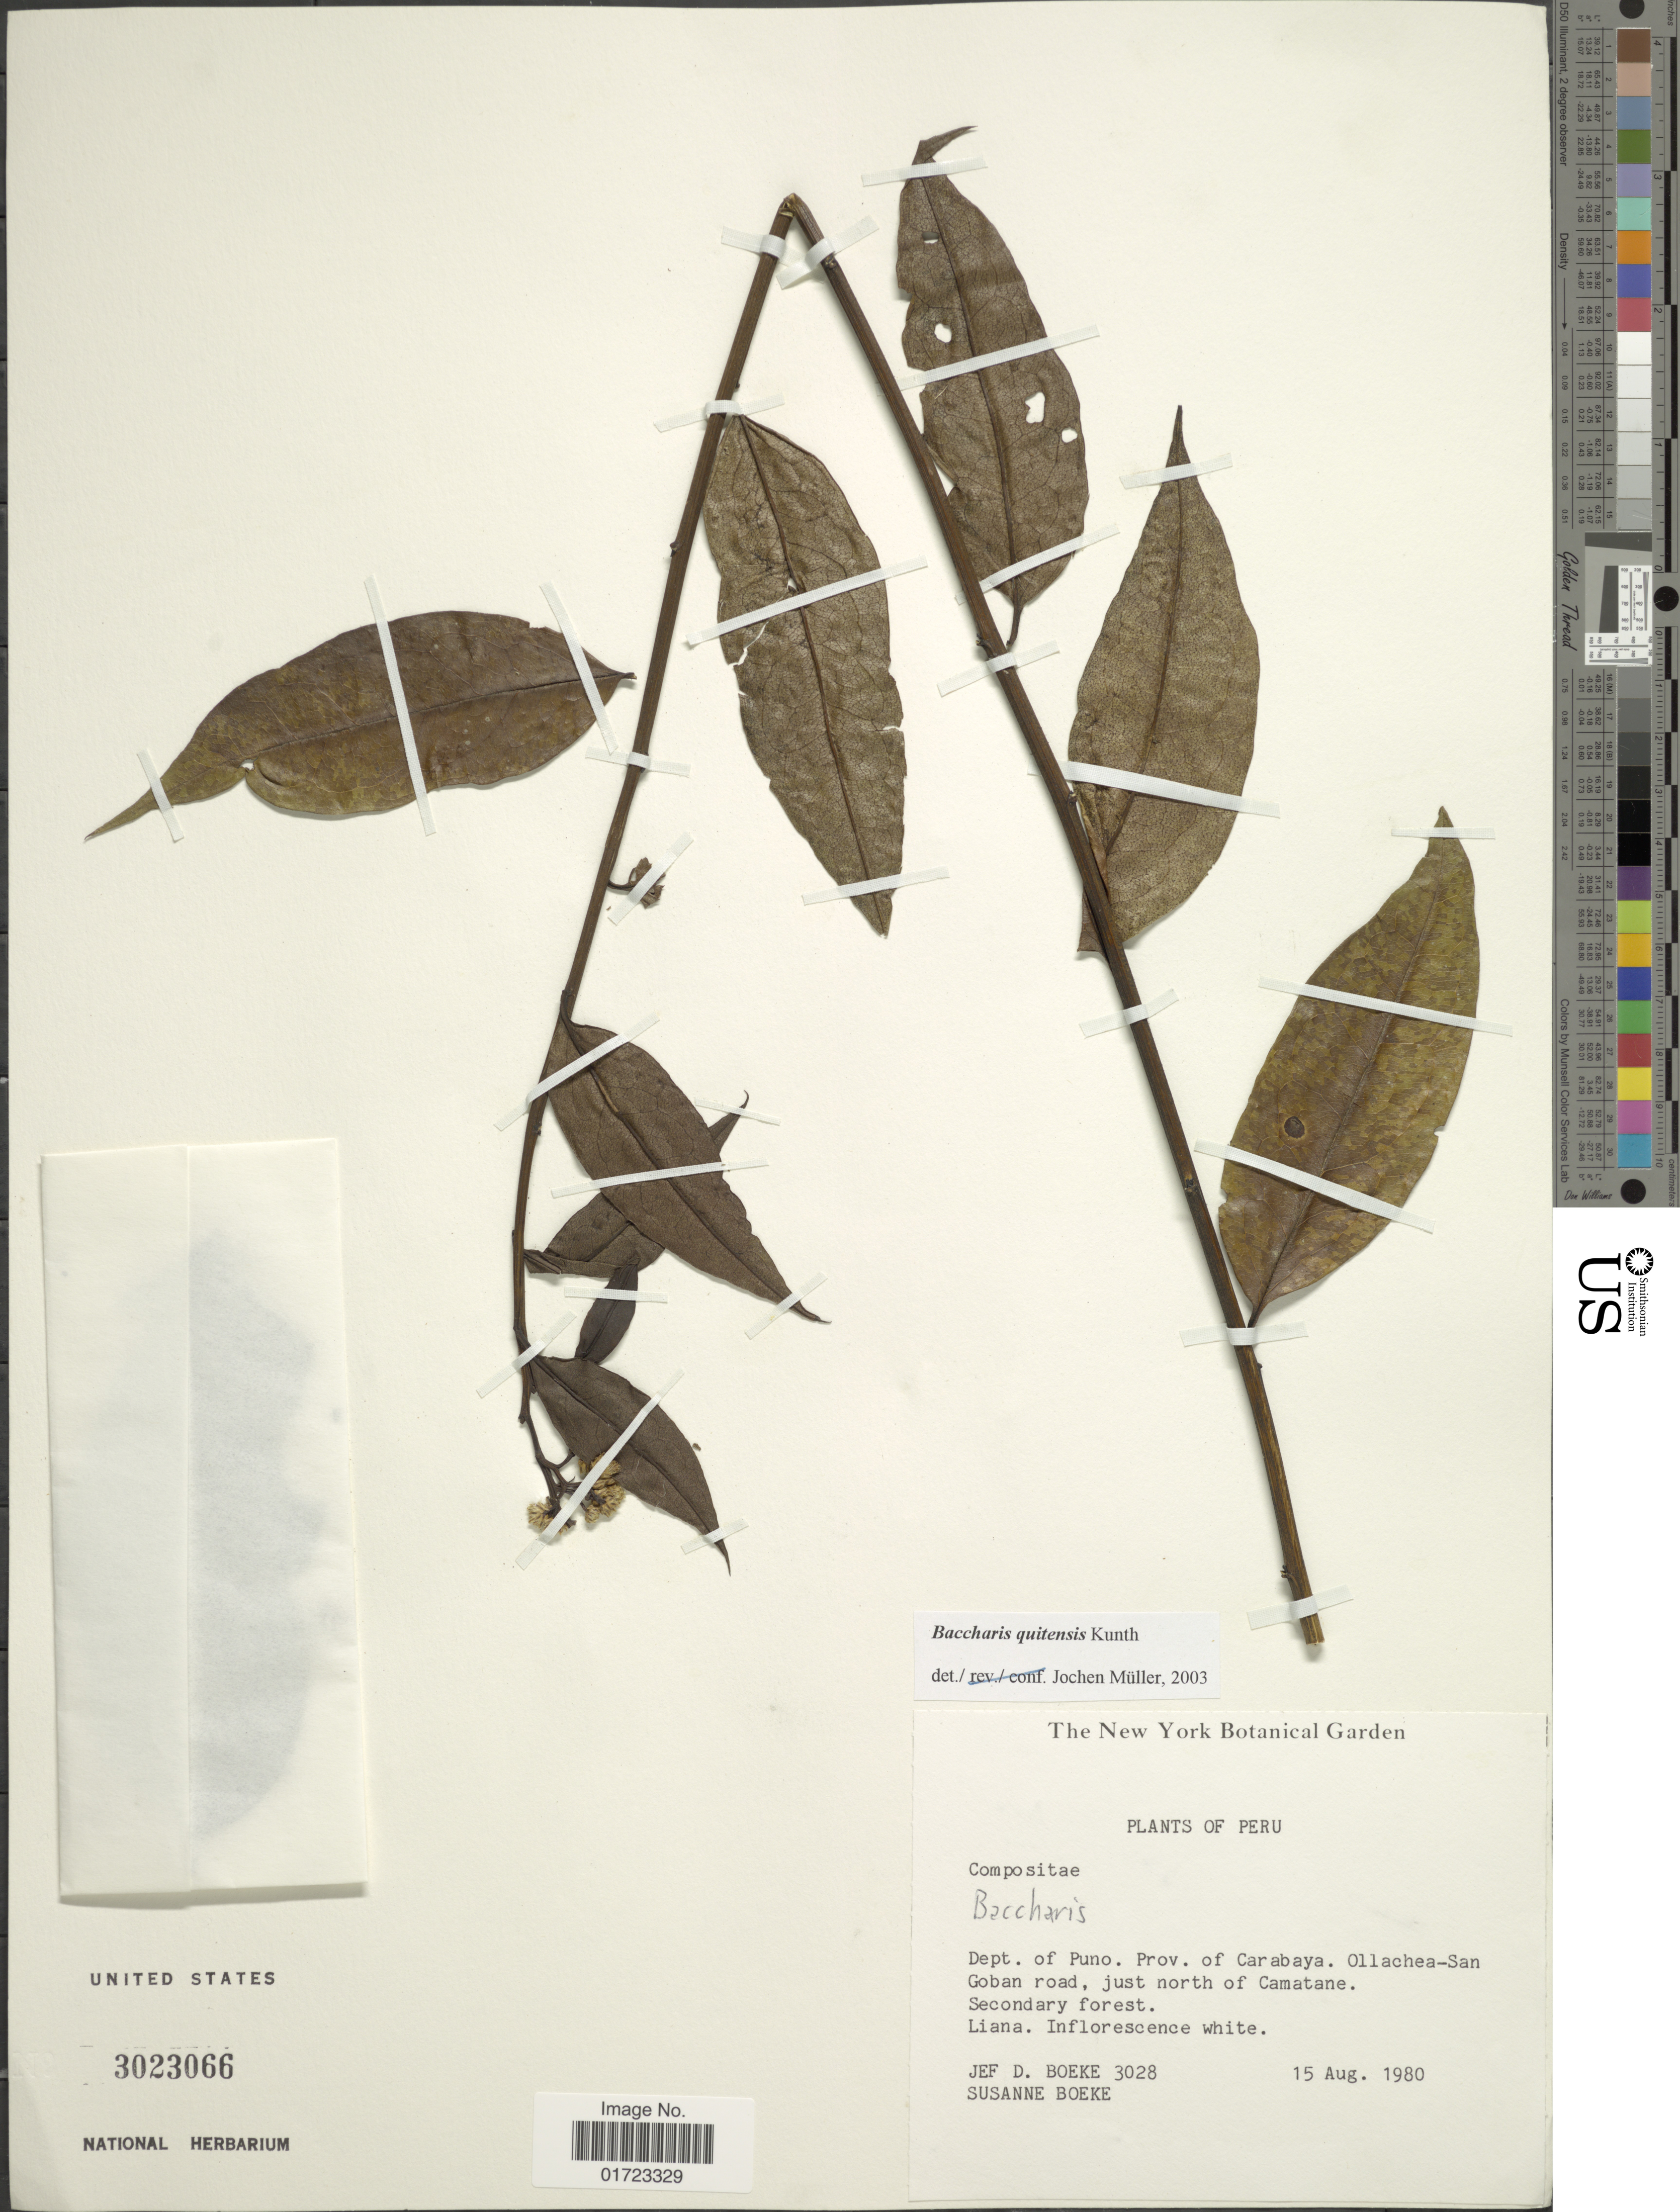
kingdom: Plantae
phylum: Tracheophyta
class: Magnoliopsida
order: Asterales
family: Asteraceae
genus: Baccharis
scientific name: Baccharis quitensis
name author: Kunth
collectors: J. D. Boeke & S. Boeke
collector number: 3028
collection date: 1980-08-15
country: Peru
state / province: Puno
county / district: Carabaya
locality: Dept. of Puno. Prov. of Carabaya. Ollachea-San Goban road, just north of Camatane.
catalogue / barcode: US 3023066